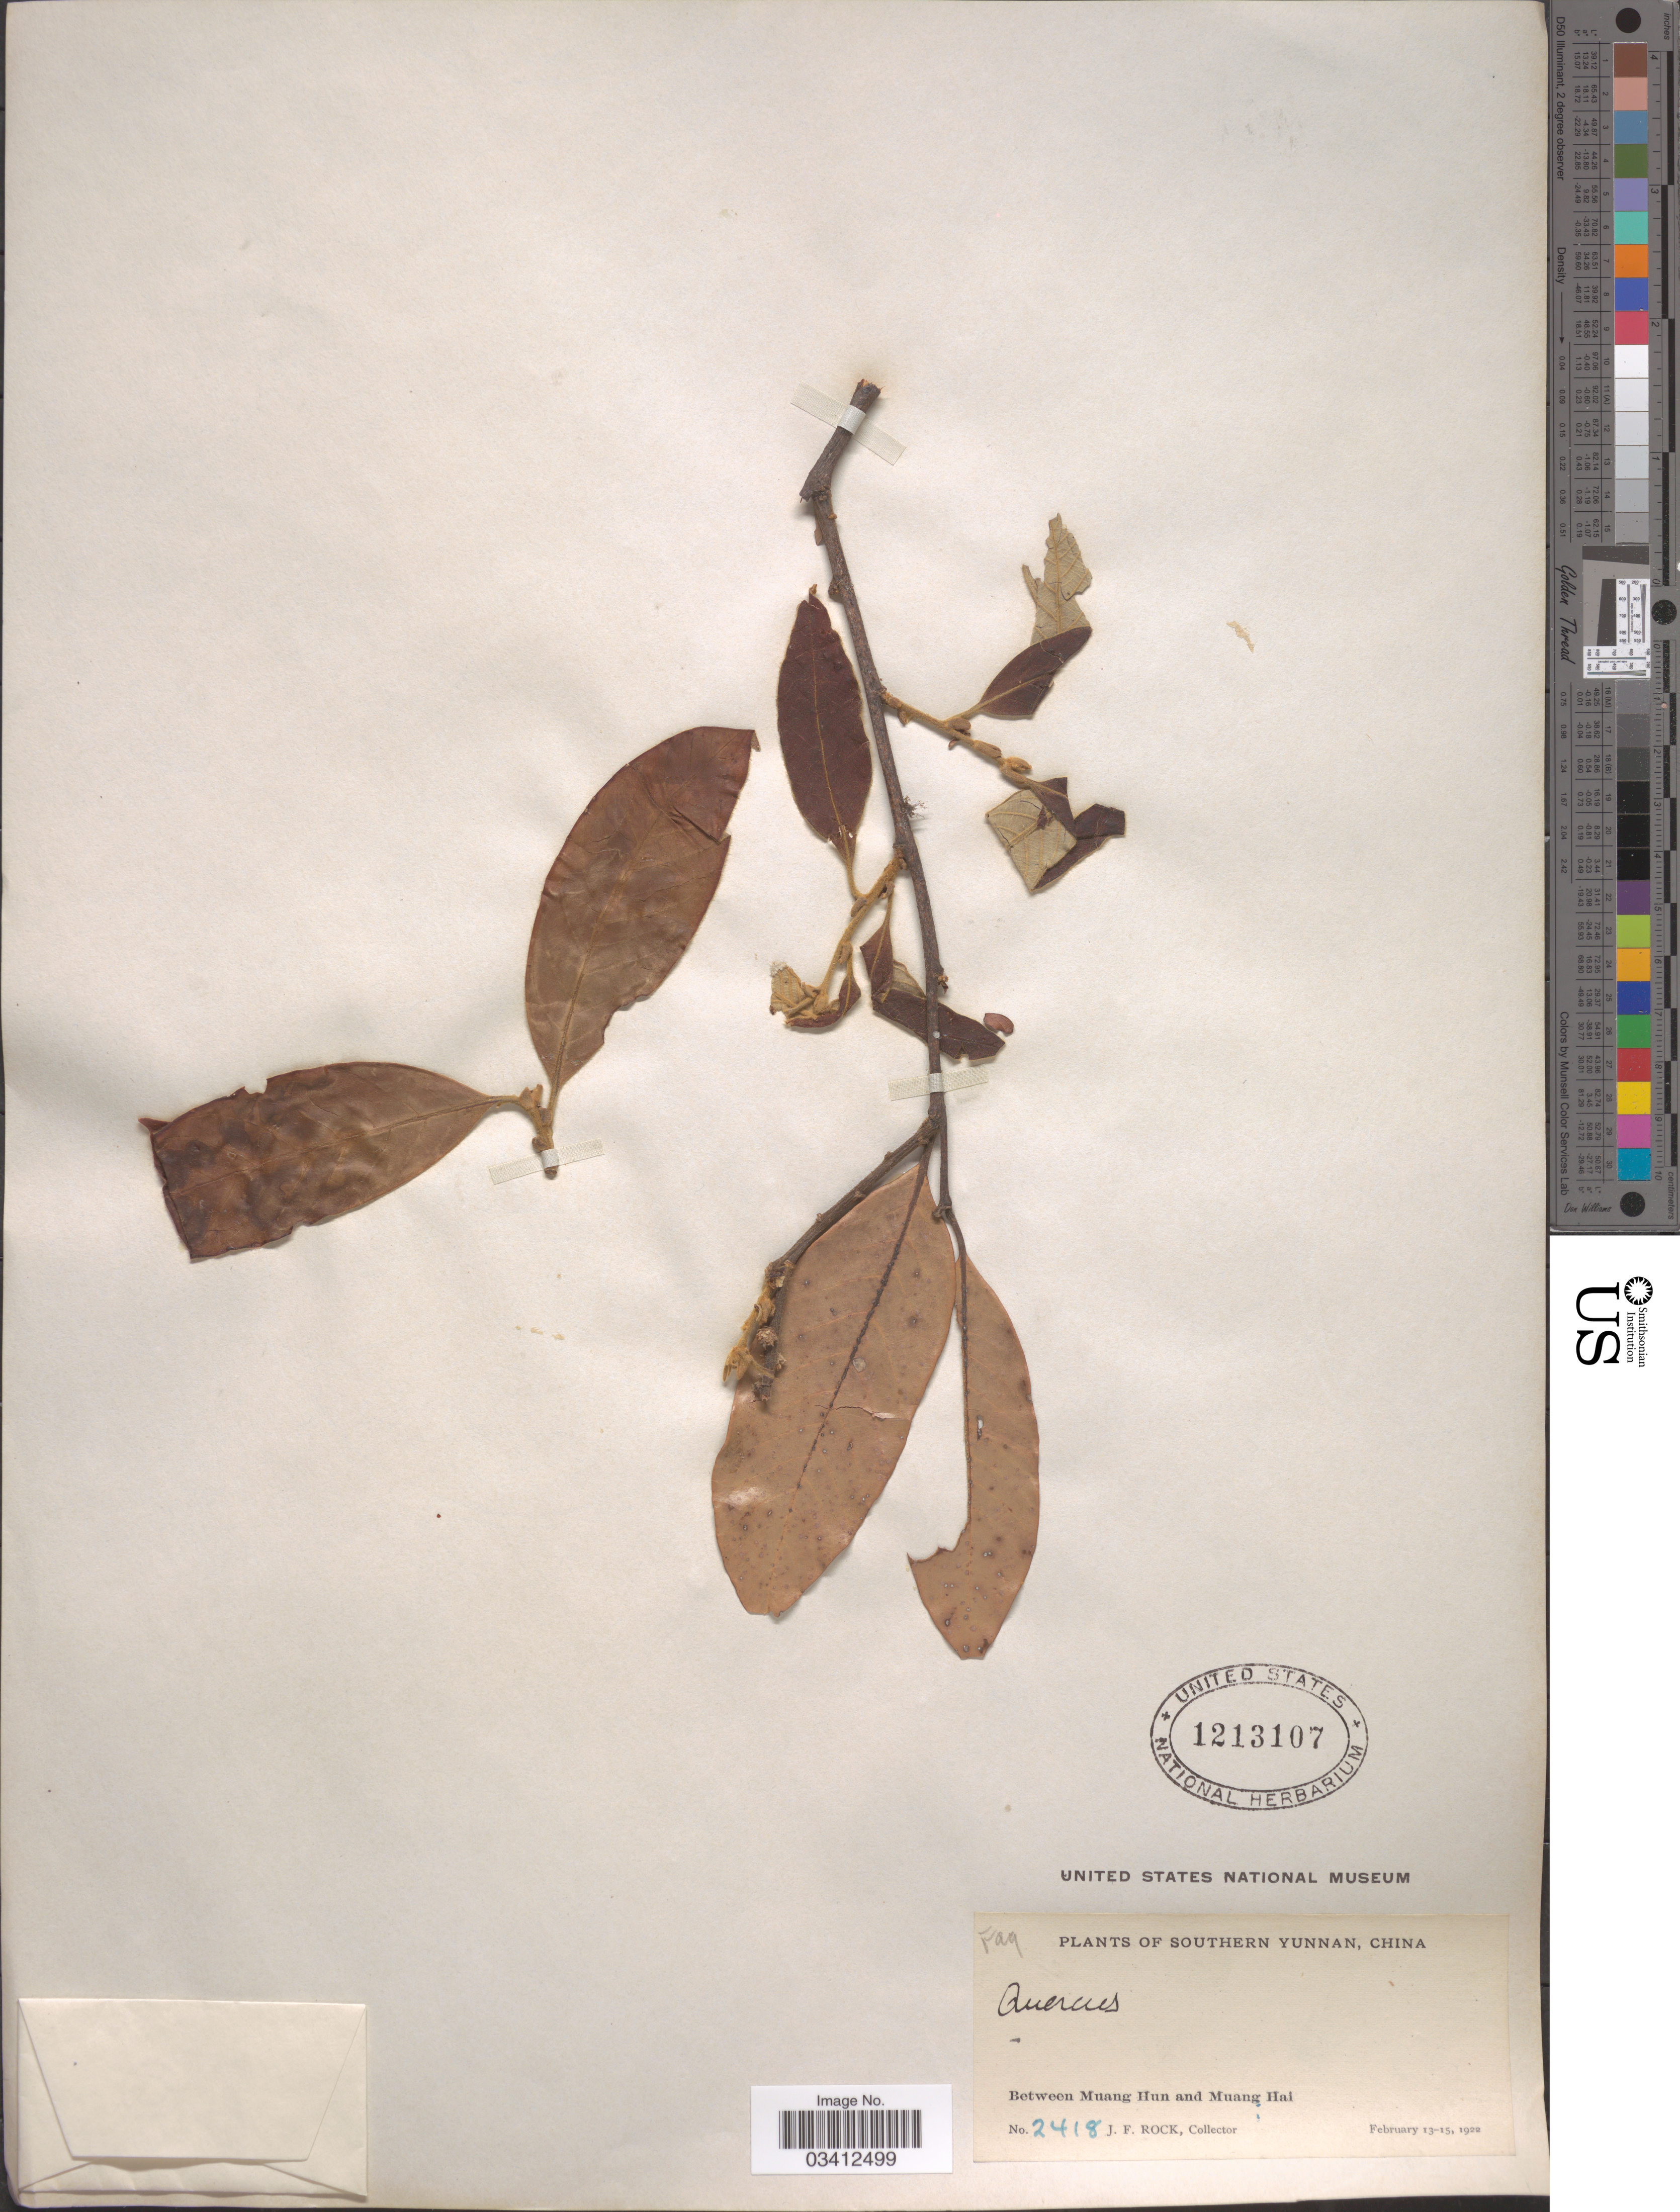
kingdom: Plantae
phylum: Tracheophyta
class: Magnoliopsida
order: Fagales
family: Fagaceae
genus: Quercus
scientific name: Quercus sp.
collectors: J. Rock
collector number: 2418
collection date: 1922-02-13/1922-02-15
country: China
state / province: Yunnan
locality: Southern Yunnan. Between Muang Hun and Muang Hai.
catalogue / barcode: US 1213107